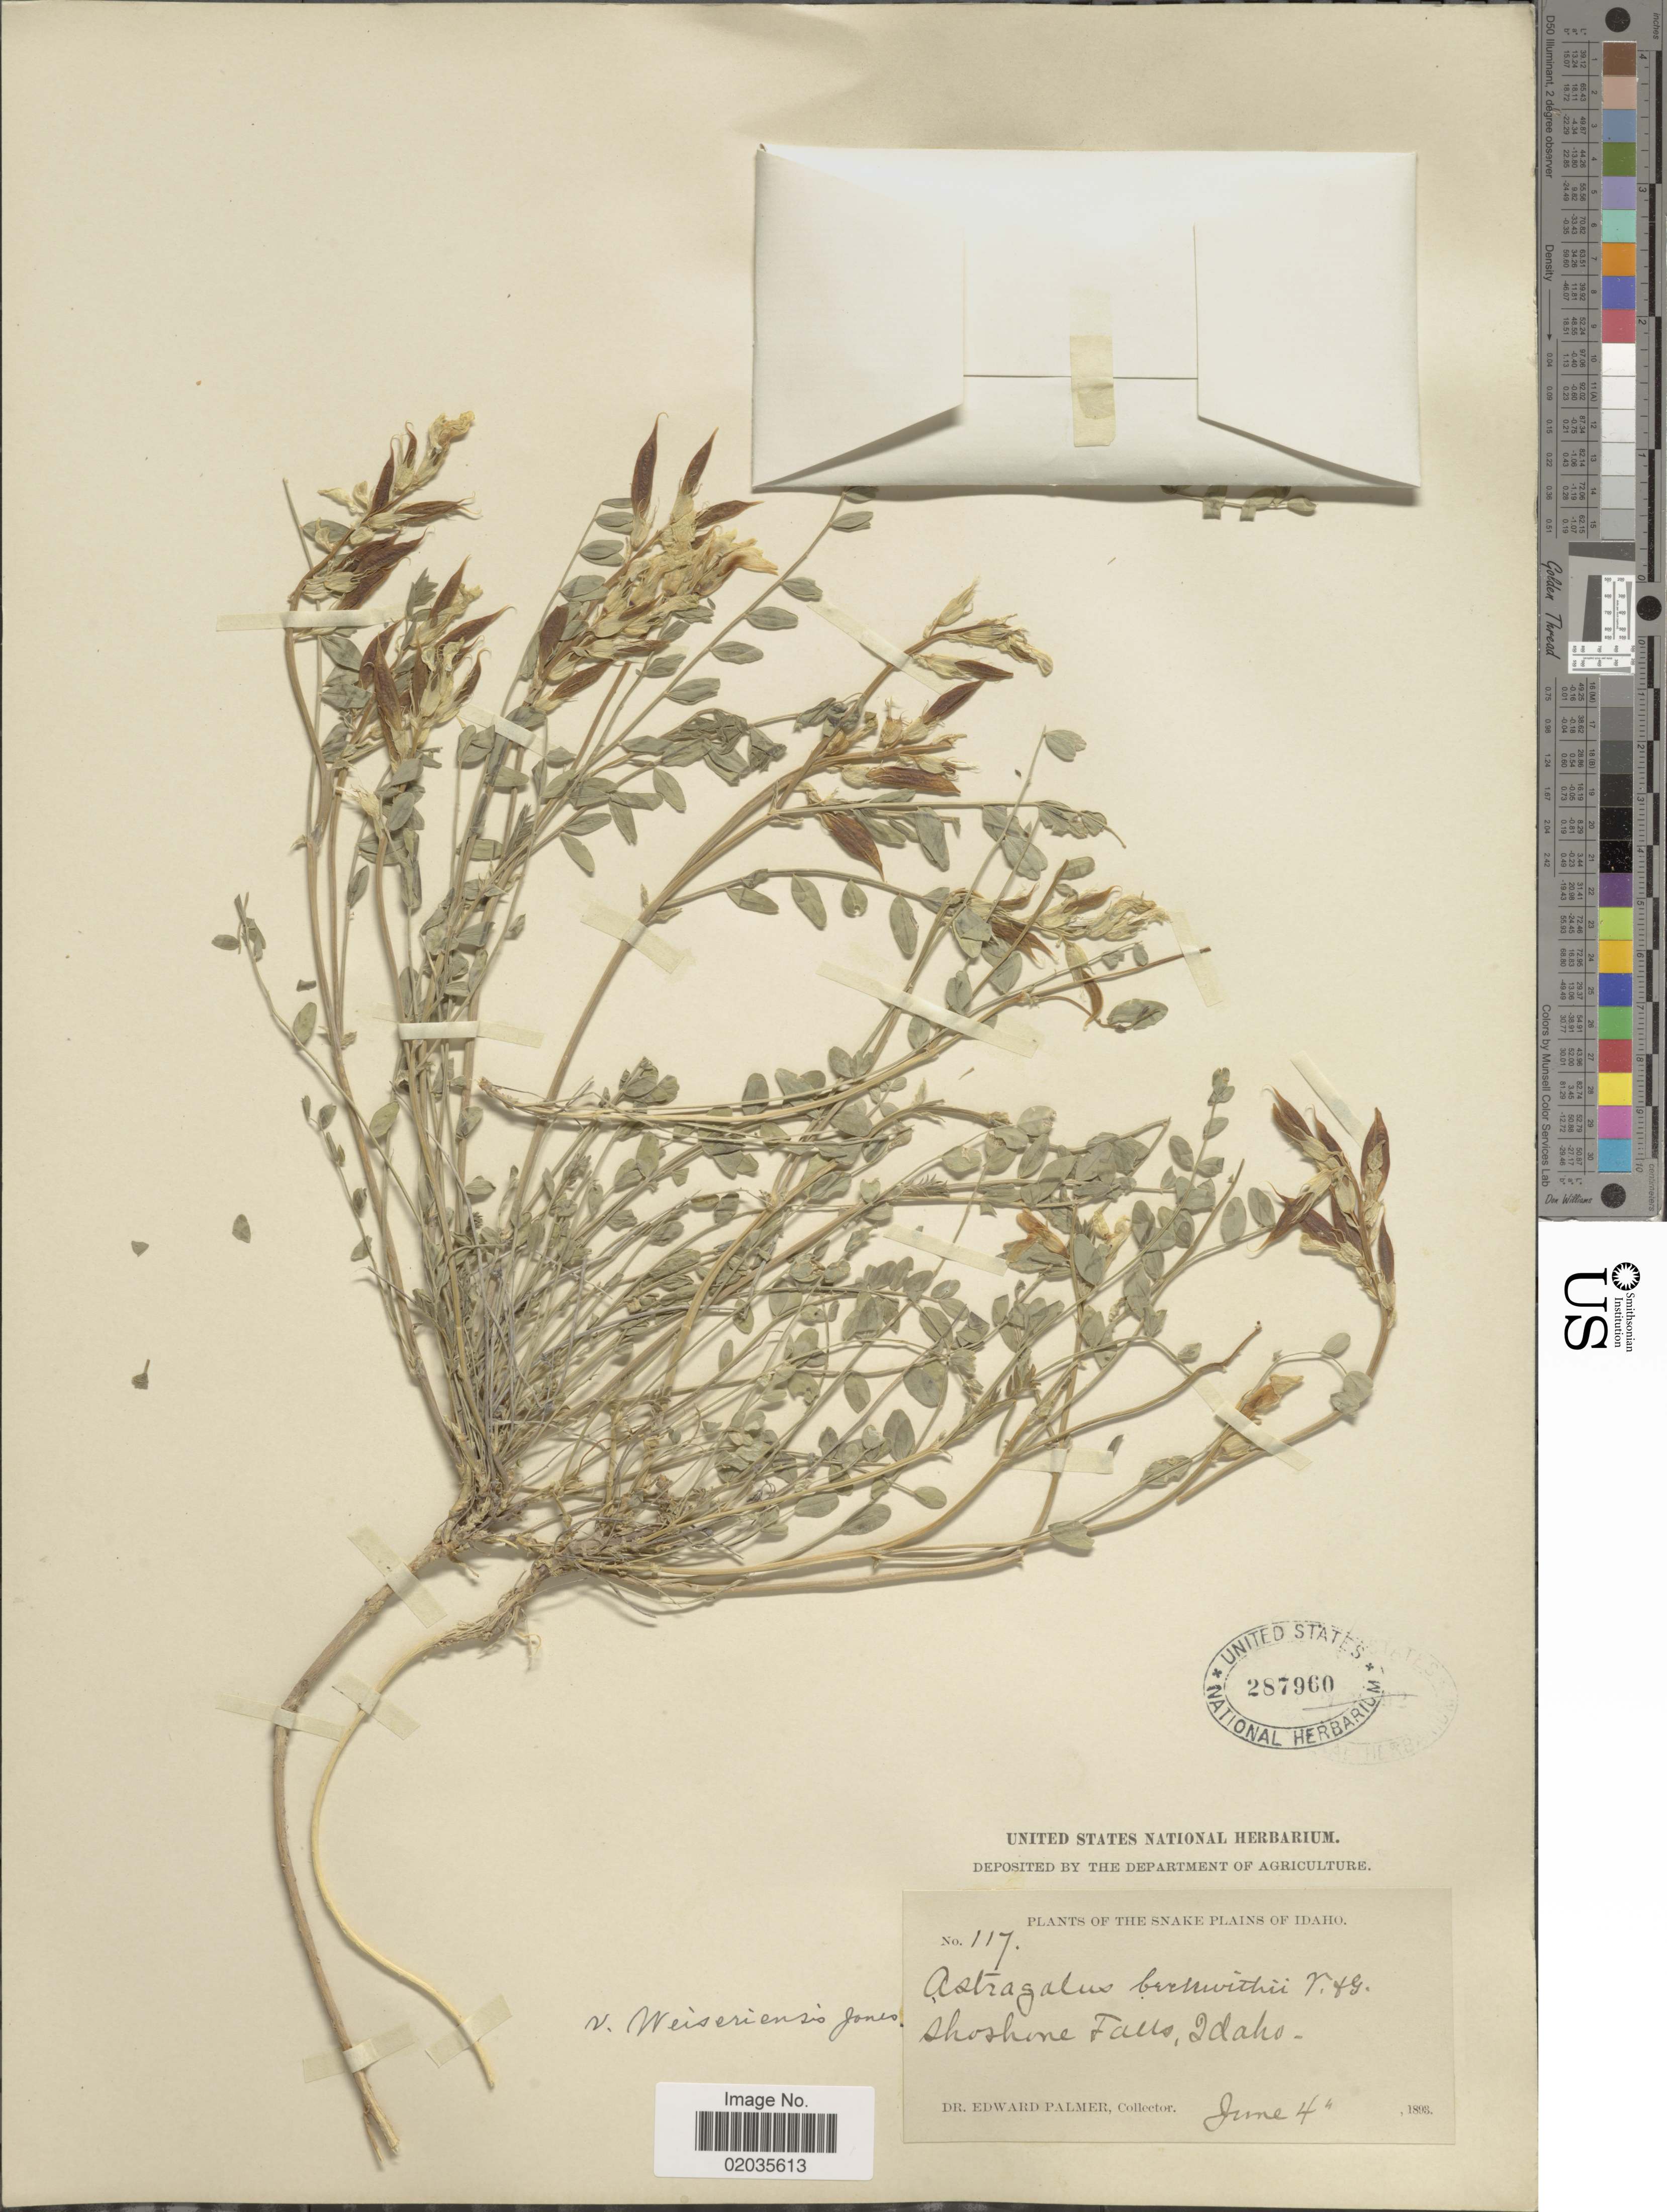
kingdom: Plantae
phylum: Tracheophyta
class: Magnoliopsida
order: Fabales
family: Fabaceae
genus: Astragalus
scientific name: Astragalus weiserensis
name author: (M.E. Jones) Abrams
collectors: E. Palmer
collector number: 117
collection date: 1893-06-04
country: United States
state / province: Idaho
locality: Snake Plains. Shoshone Falls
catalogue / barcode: US 287960